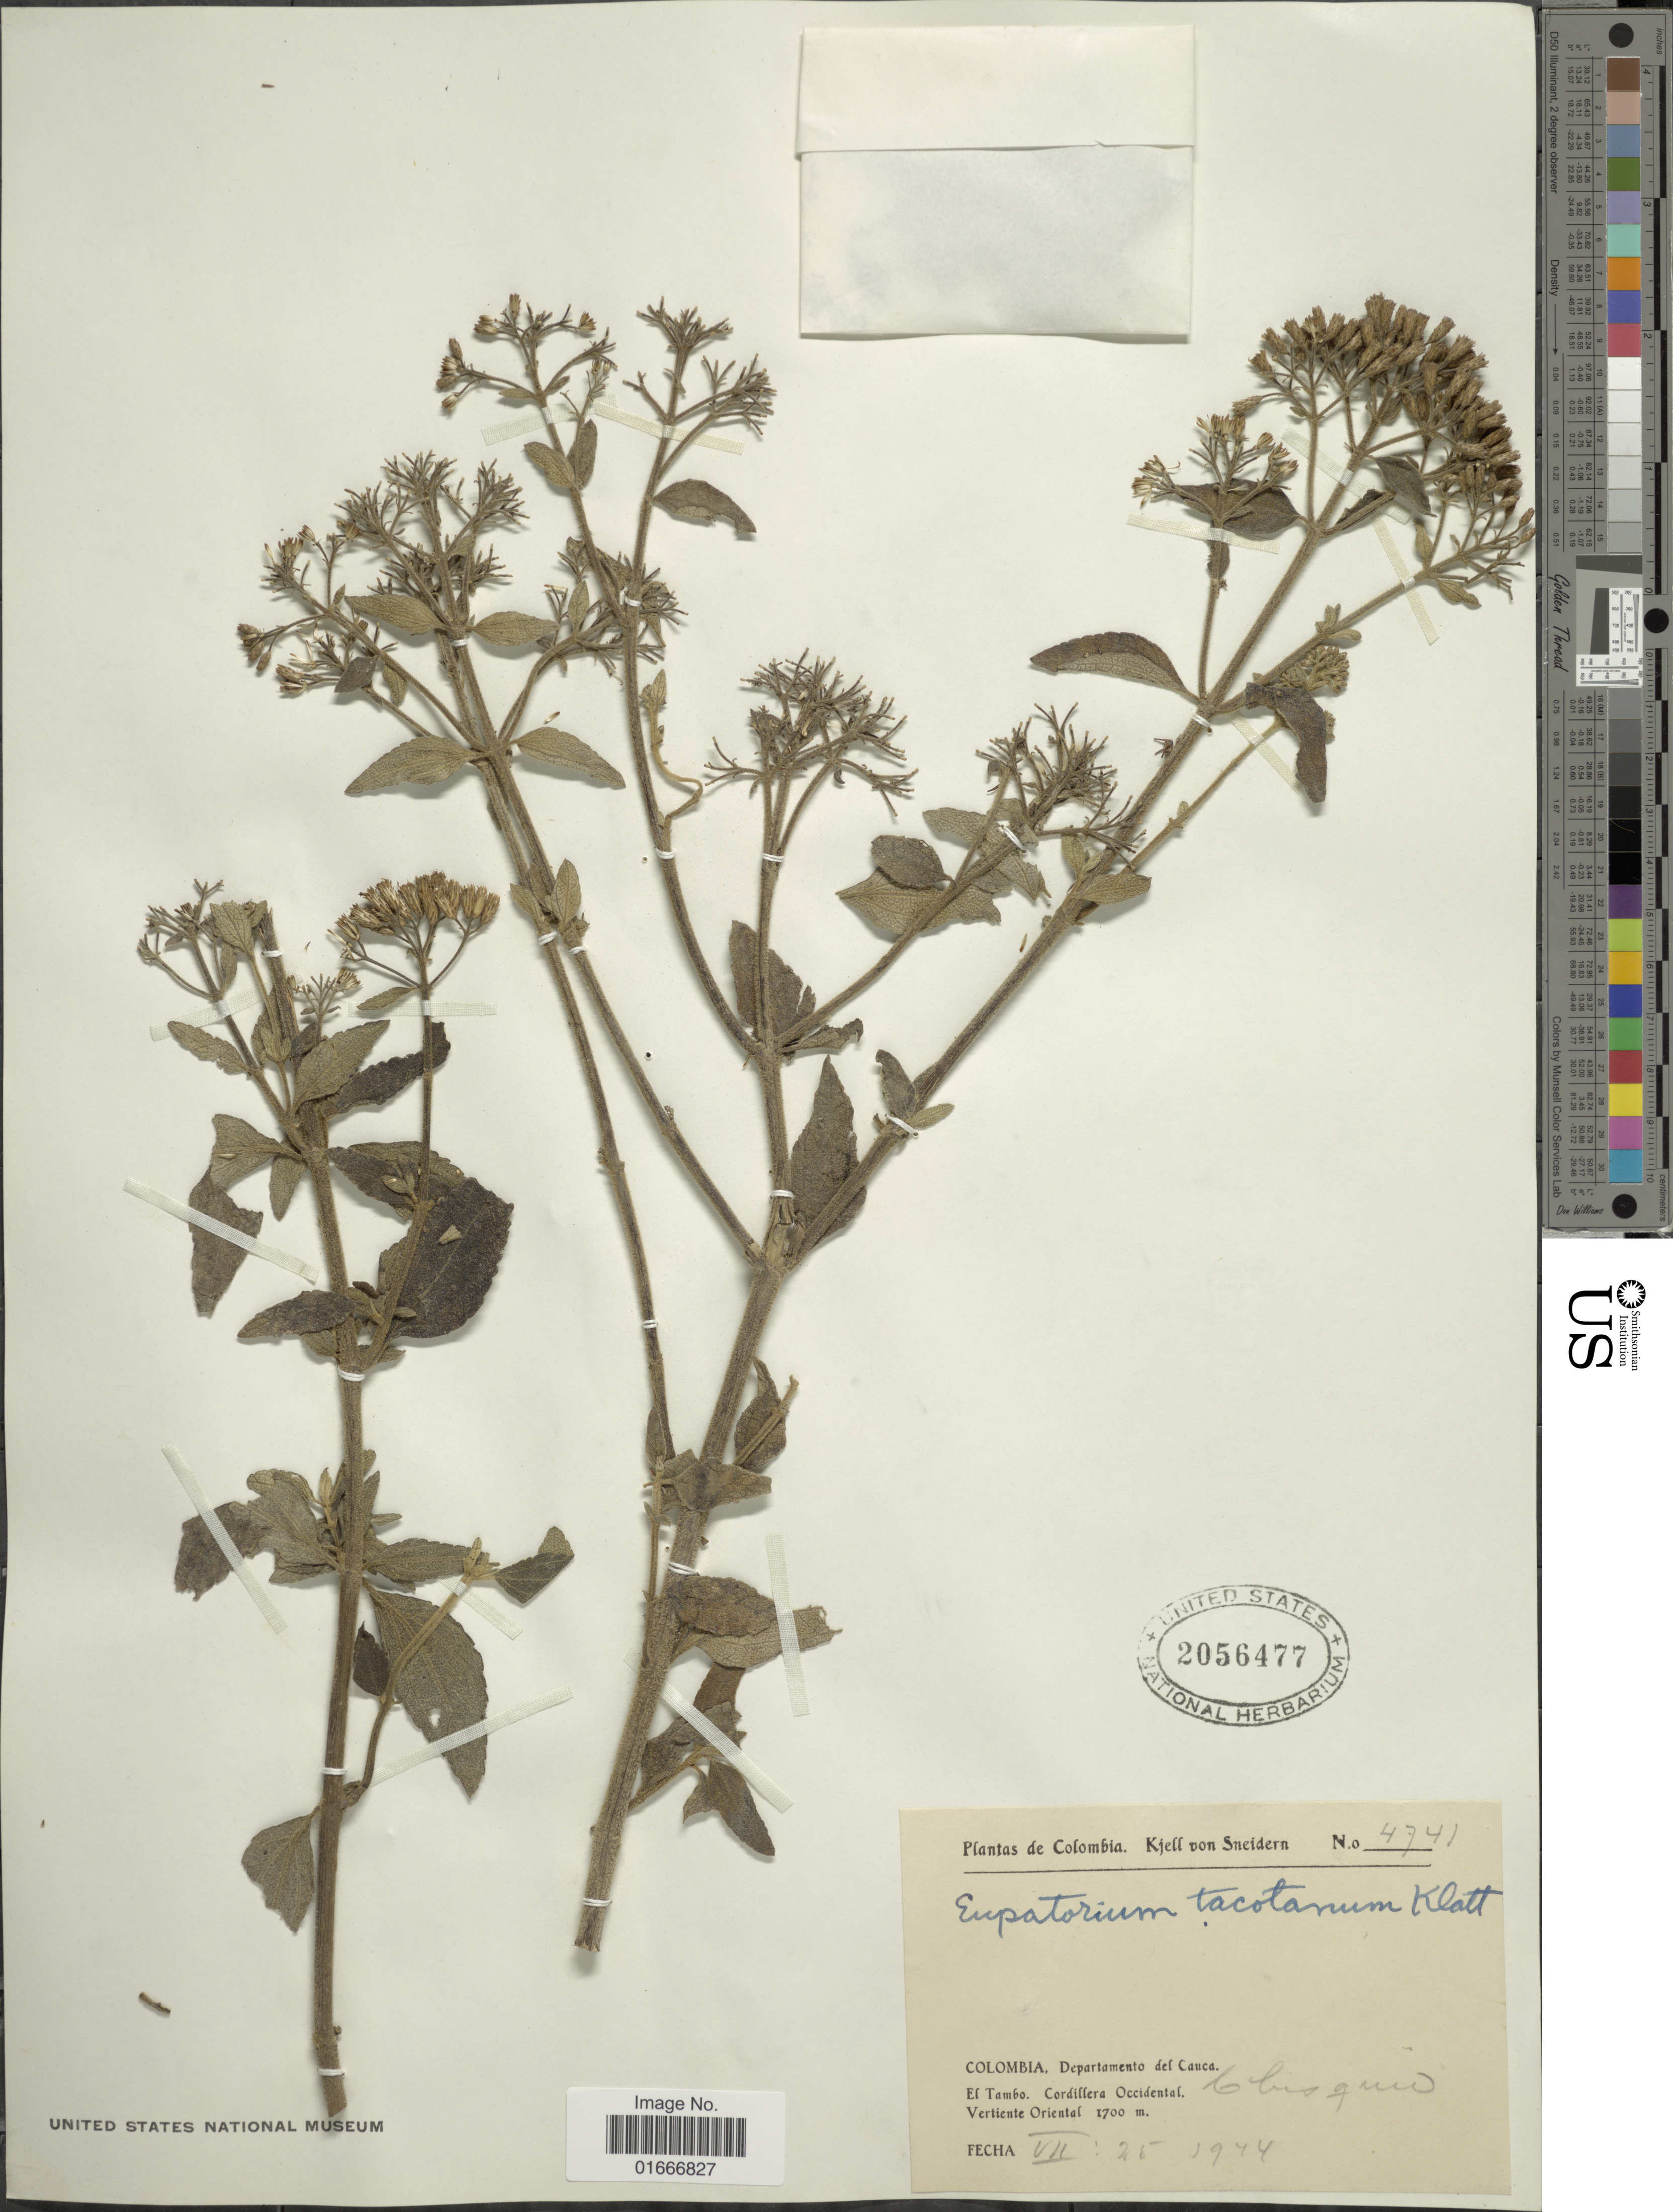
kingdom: Plantae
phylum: Tracheophyta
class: Magnoliopsida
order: Asterales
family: Asteraceae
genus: Chromolaena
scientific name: Chromolaena tacotana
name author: (Klatt) R.M. King & H. Rob.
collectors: K. von Sneidern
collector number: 4741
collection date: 1944-07-25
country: Colombia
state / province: Cauca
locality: Colombia. Departamento del Cauca. El Tambo. Cordillera Occidental. Vertiente Oriental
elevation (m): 1700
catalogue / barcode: US 2056477